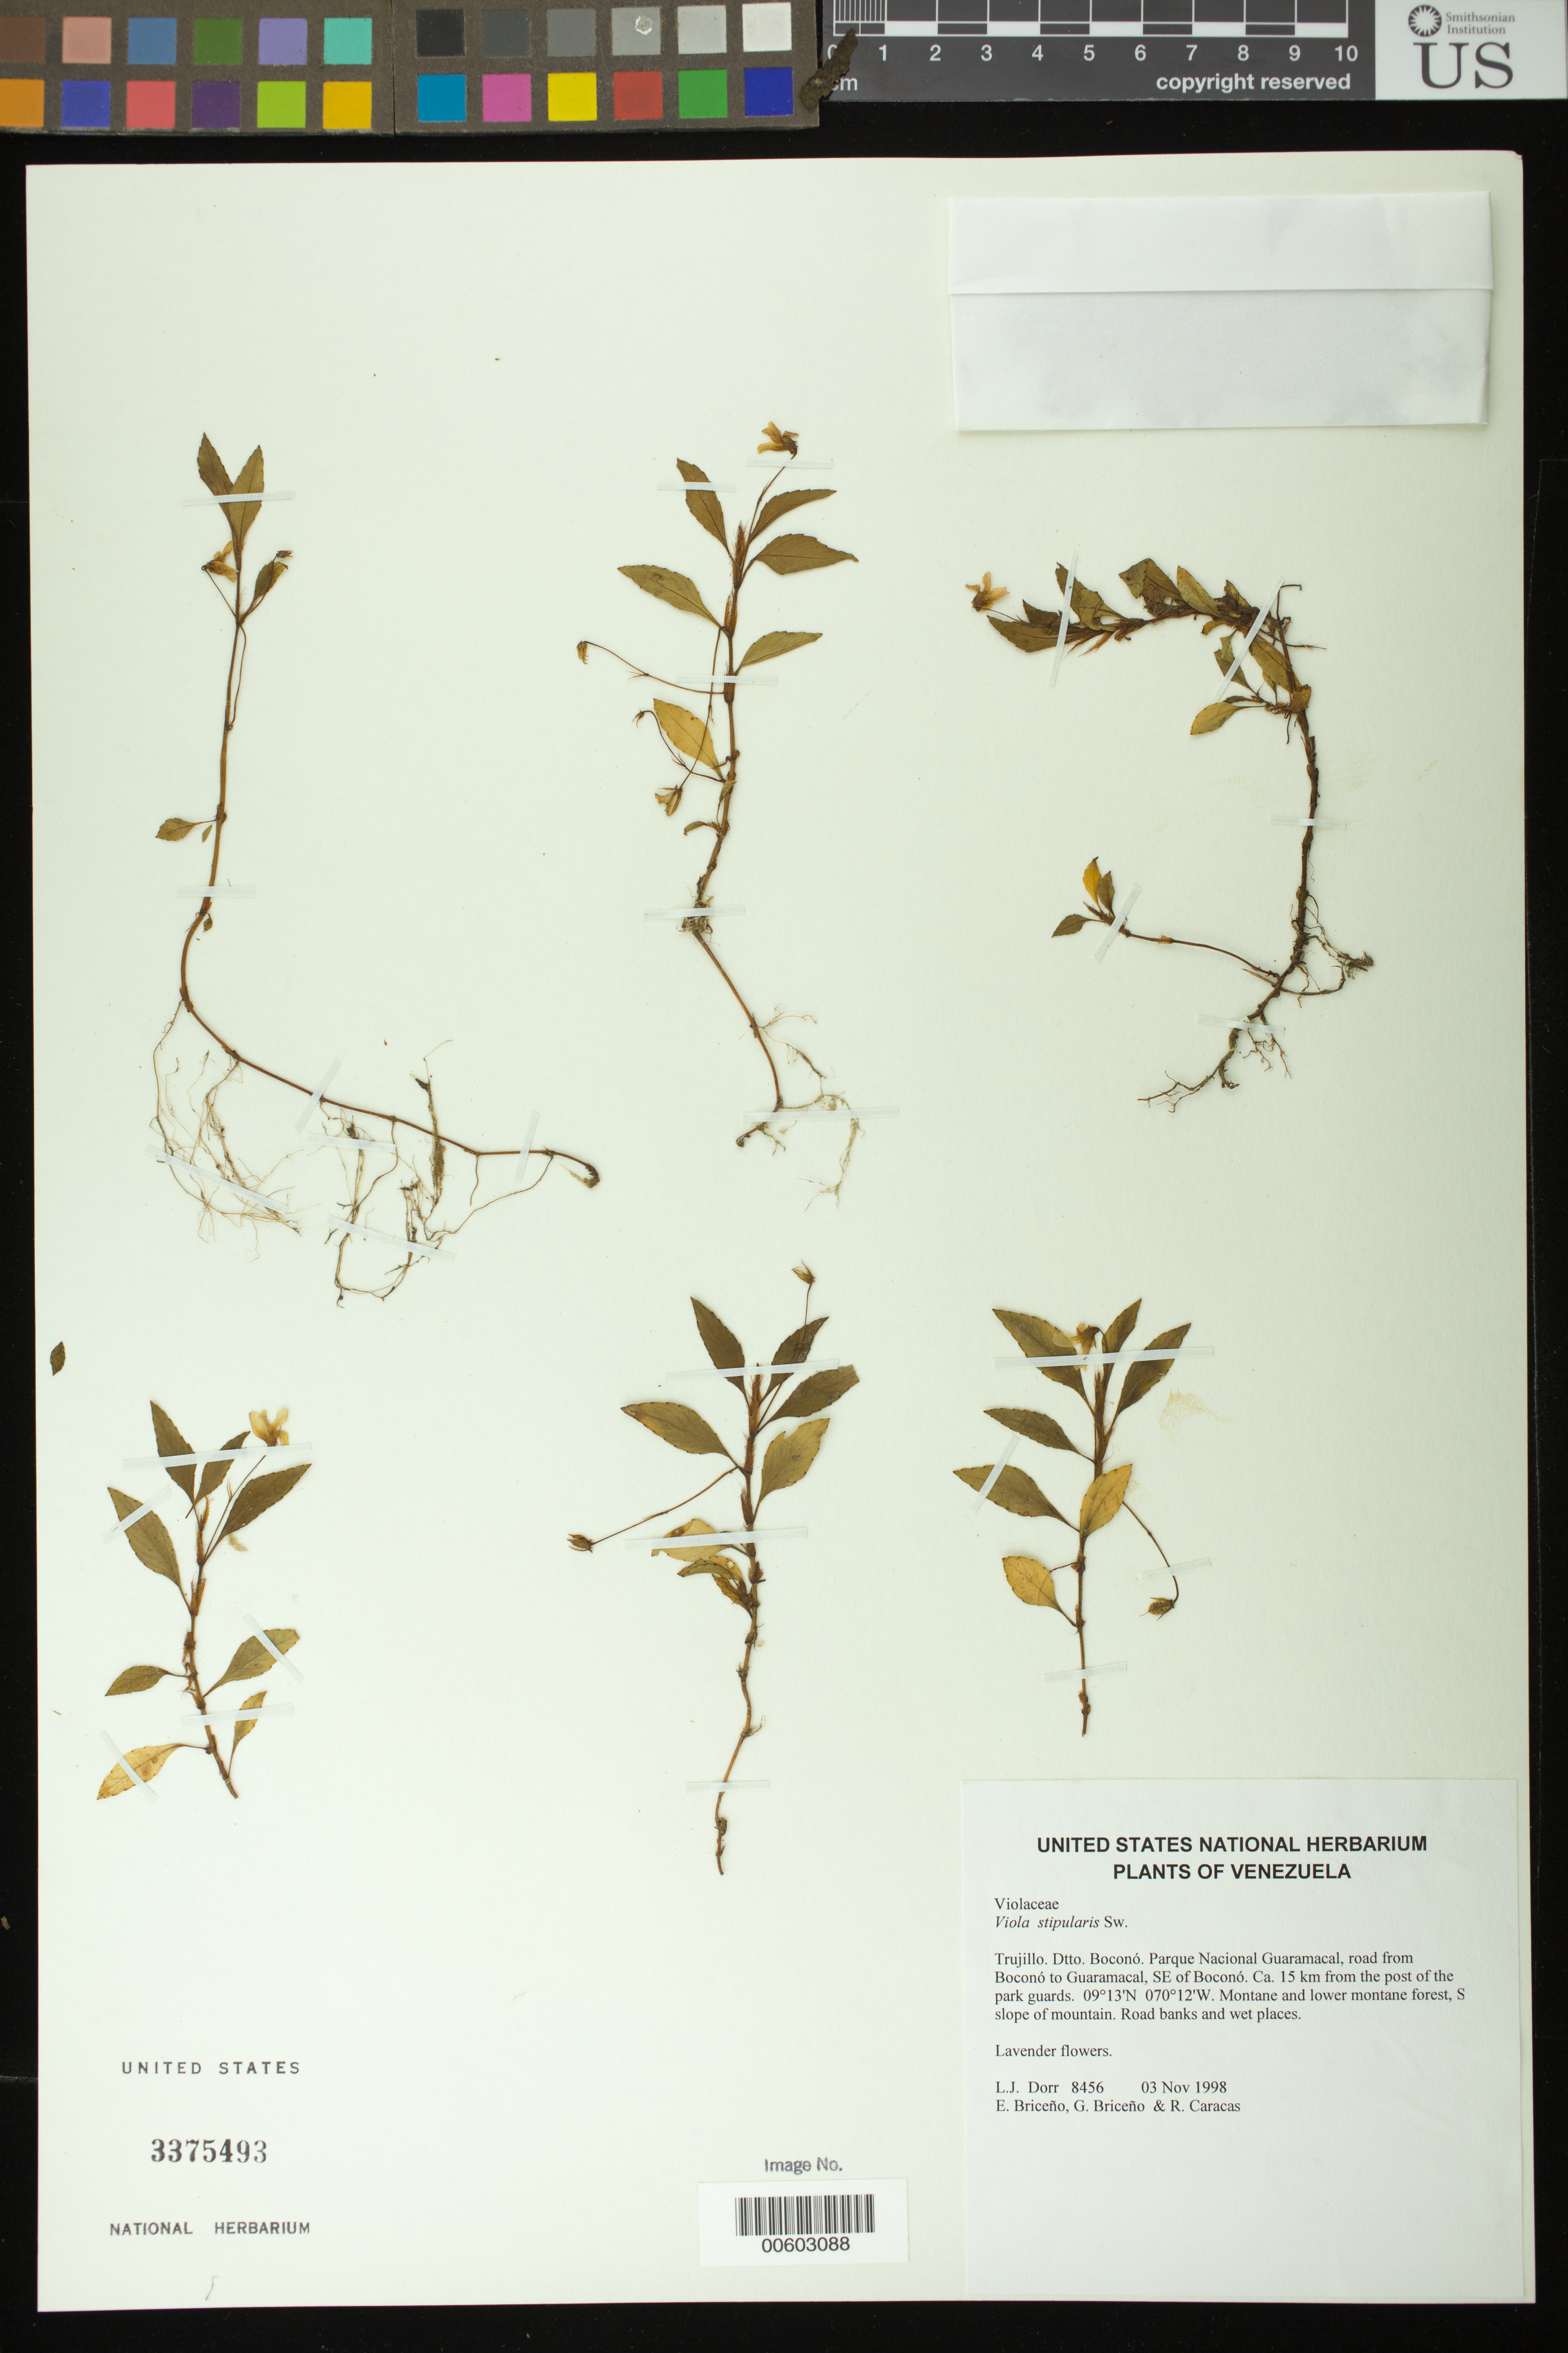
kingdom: Plantae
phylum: Tracheophyta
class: Magnoliopsida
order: Malpighiales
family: Violaceae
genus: Viola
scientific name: Viola stipularis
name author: Sw.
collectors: L. J. Dorr, E. Briceño, G. Briceño & R. Caracas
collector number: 8456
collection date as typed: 03 Nov 1998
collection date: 1998-11-03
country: Venezuela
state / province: Trujillo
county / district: Boconó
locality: Parque Nacional Guaramacal, road from Boconó to Guaramacal, SE of Boconó, ca. 15 km from the post of the park guards.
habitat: Montane and lower montane forest, S slope of mountain. Road banks and wet places.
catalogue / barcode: US 3375493